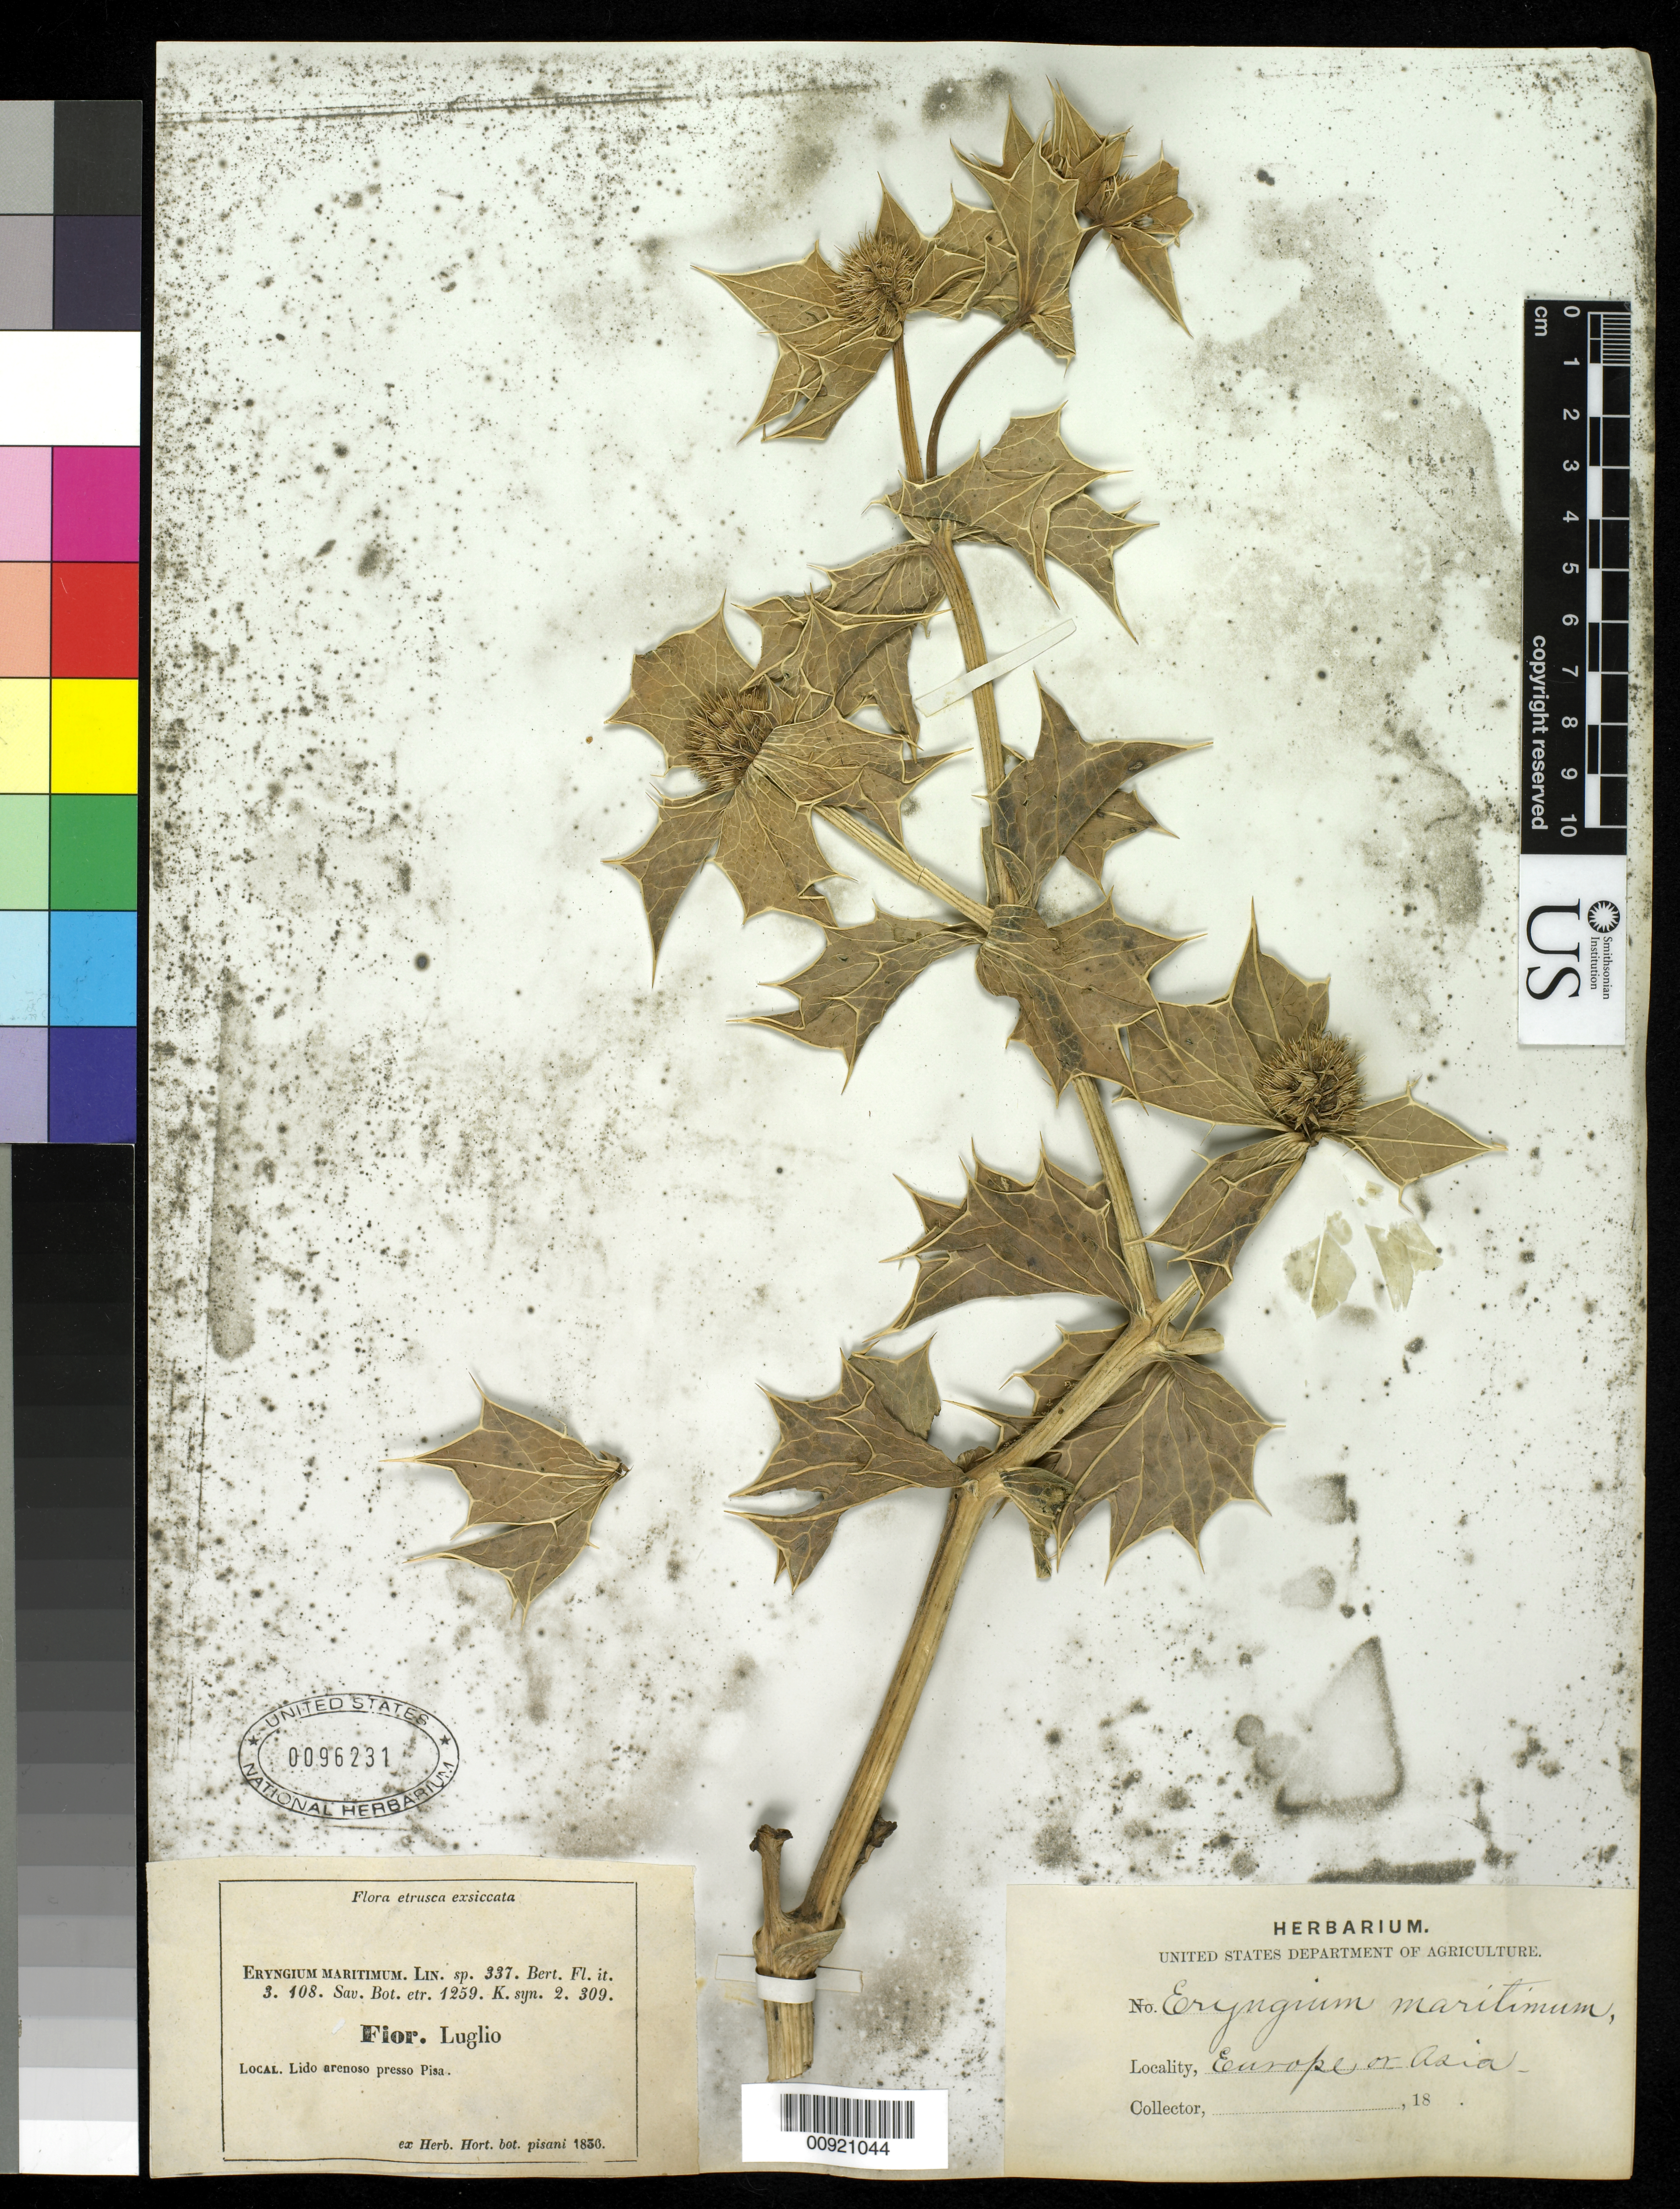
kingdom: Plantae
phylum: Tracheophyta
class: Magnoliopsida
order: Apiales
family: Apiaceae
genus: Eryngium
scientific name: Eryngium maritimum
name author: L.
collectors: C. Gaetano Savi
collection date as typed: Jul 1836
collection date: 1836-07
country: Italy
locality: Lido arenoso presso Pisa.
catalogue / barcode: US 96231